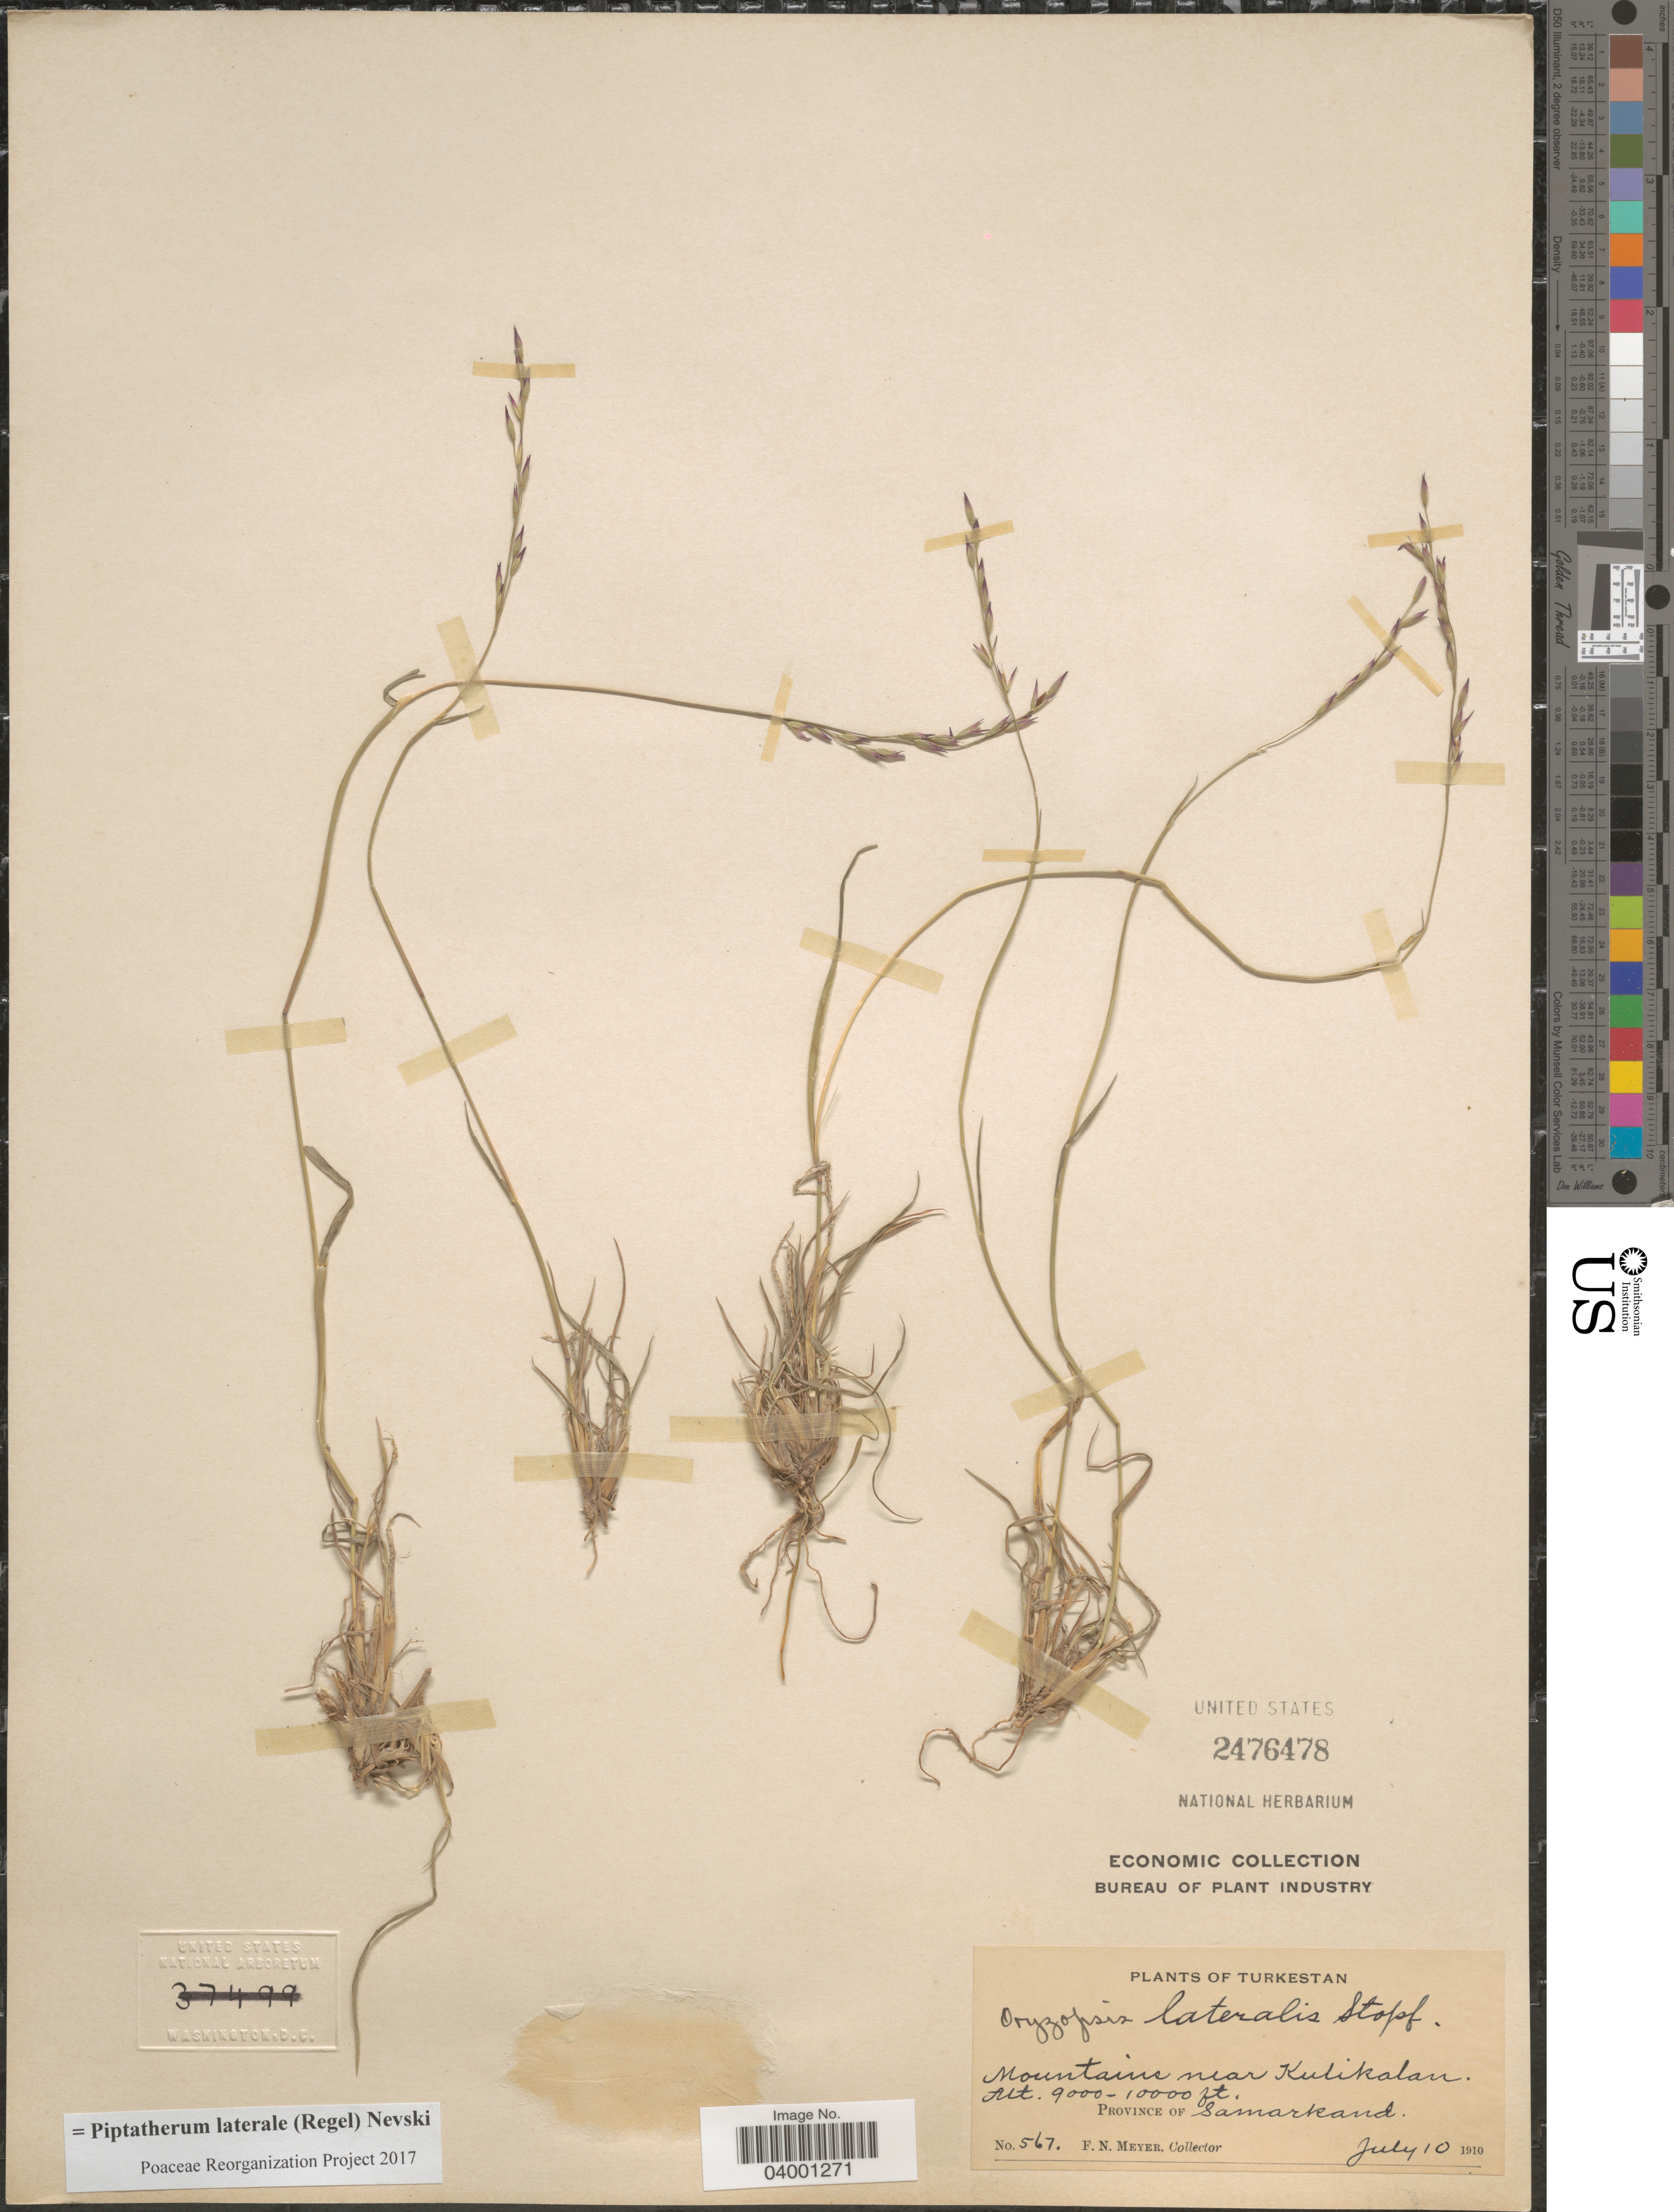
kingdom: Plantae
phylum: Tracheophyta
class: Liliopsida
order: Poales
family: Poaceae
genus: Piptatherum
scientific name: Piptatherum laterale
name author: (Munro ex Regel) Munro ex Nevski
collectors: F. N. Meyer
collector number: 567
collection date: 1910-07-10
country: Afghanistan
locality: Turkestan. Mountains near Kulikalan. Province of Samarkand.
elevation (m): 2743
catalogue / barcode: US 2476478